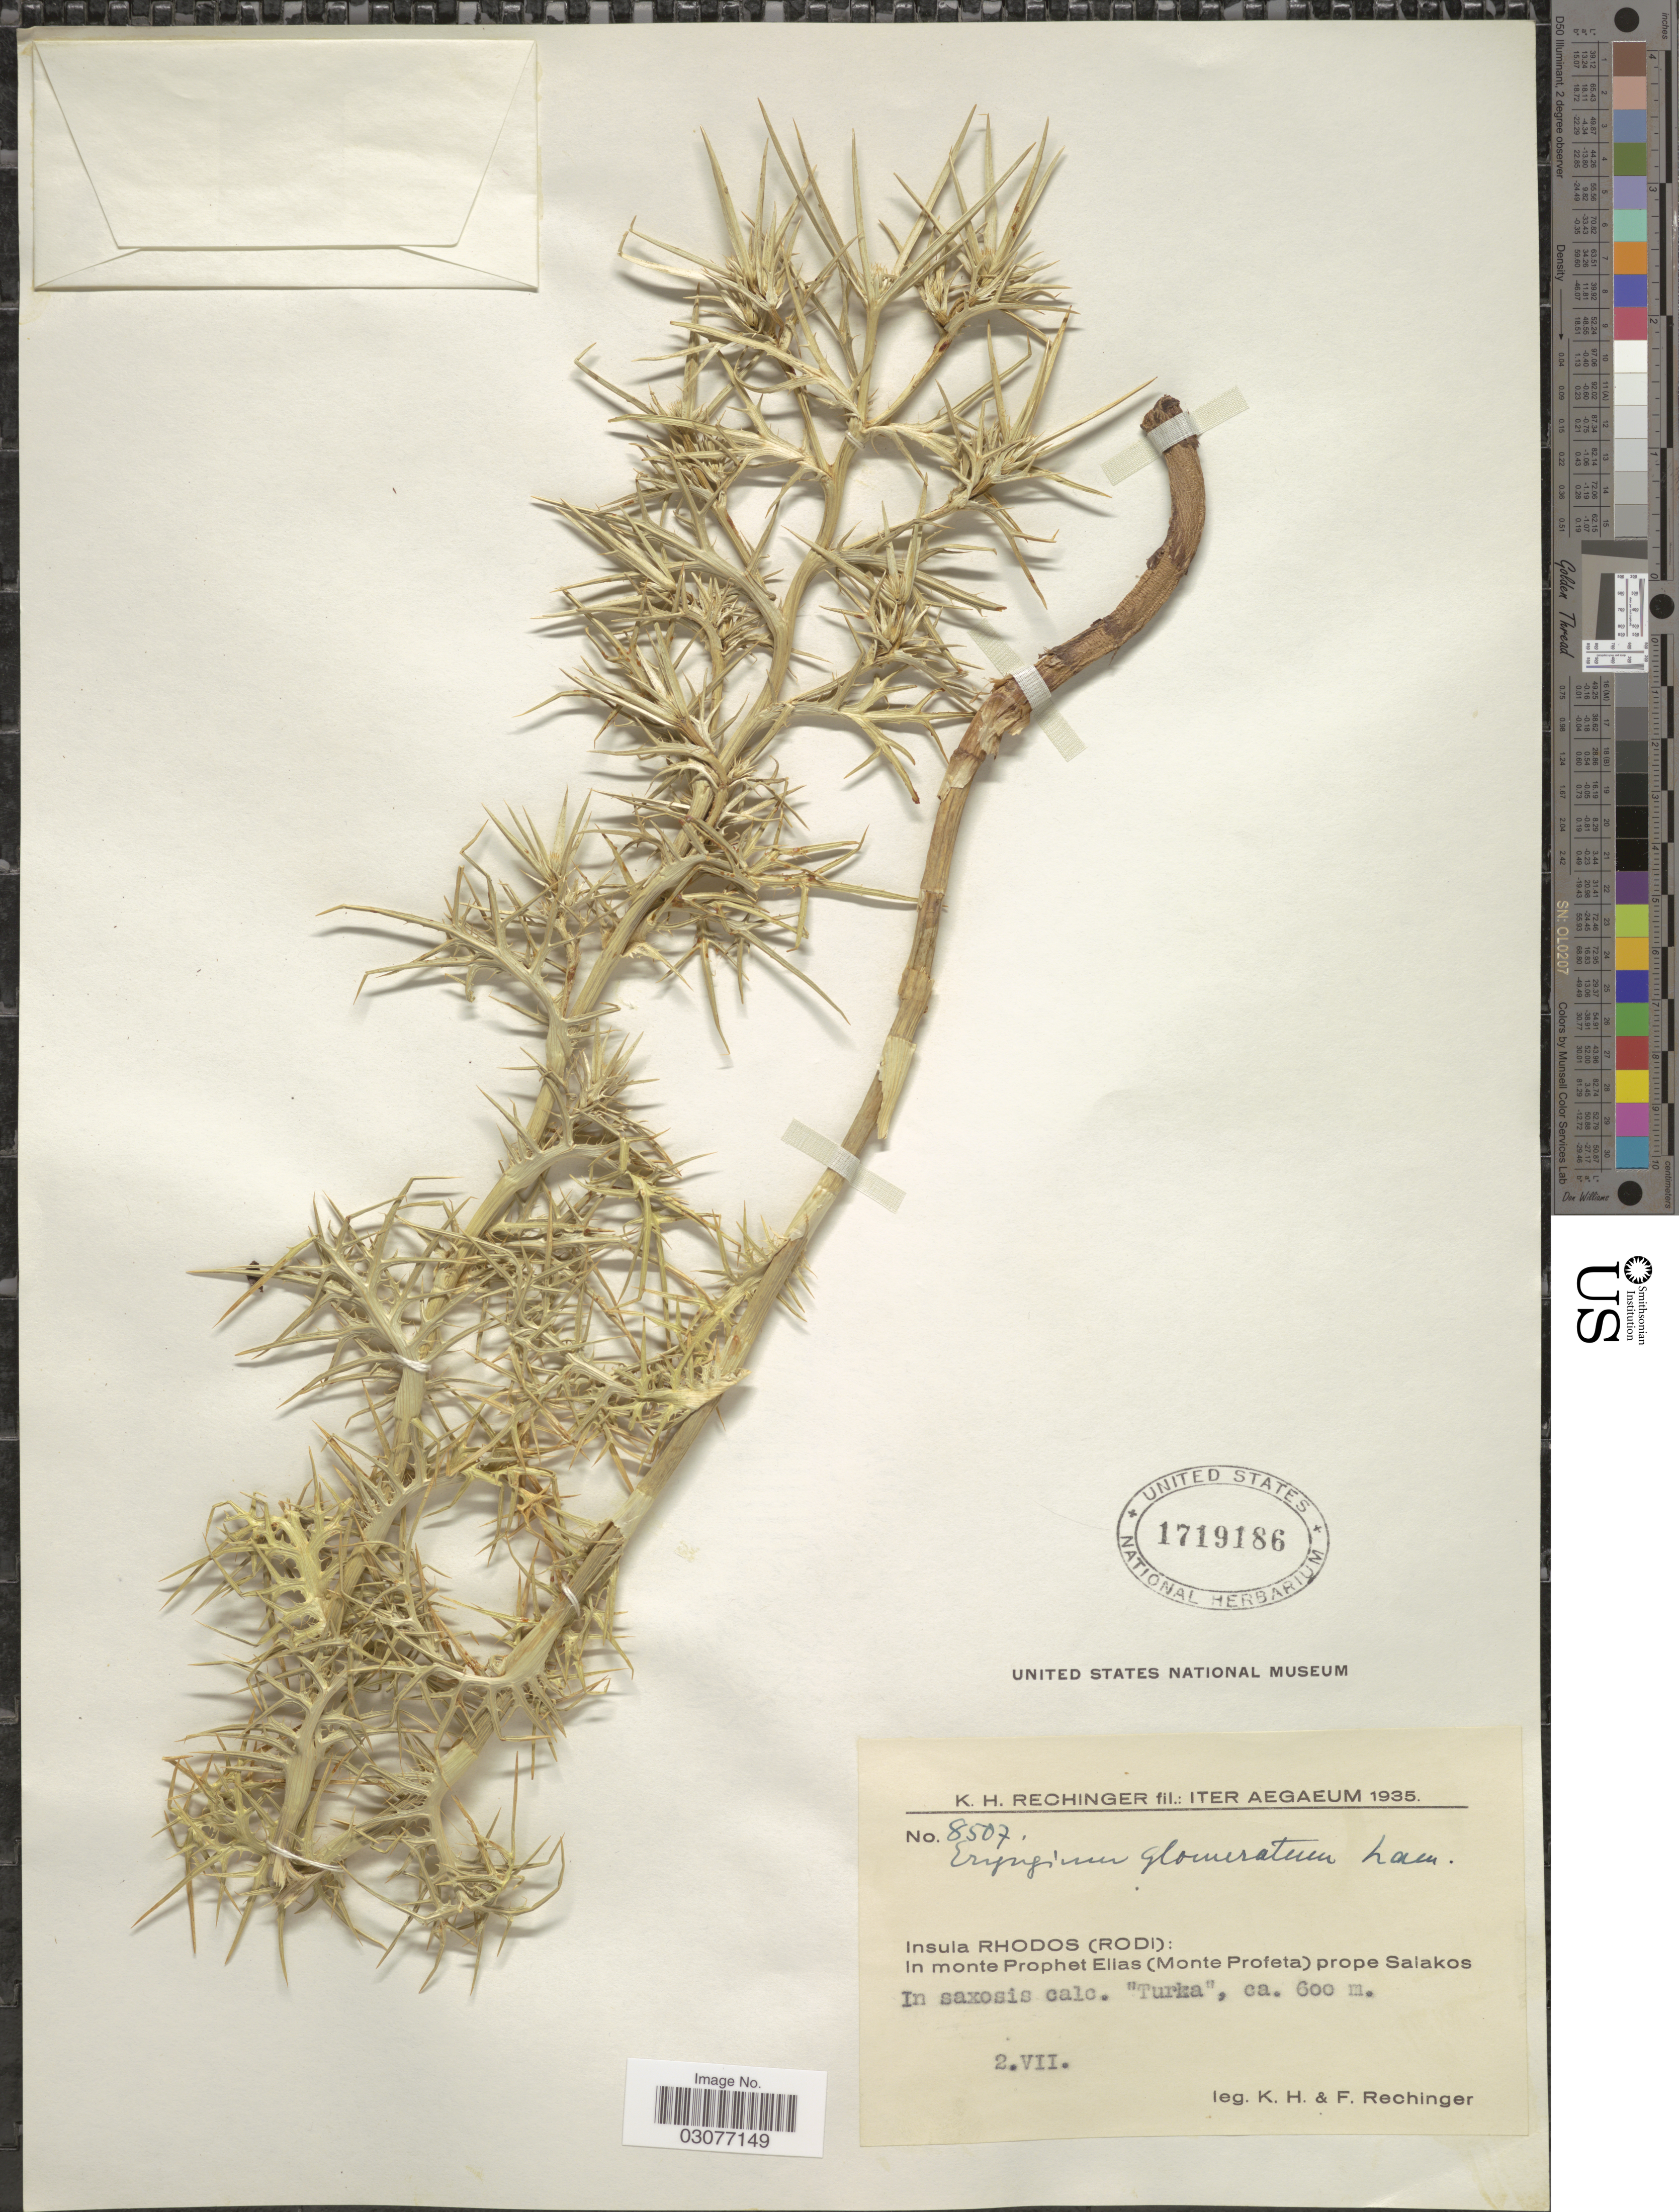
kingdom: Plantae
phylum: Tracheophyta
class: Magnoliopsida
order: Apiales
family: Apiaceae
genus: Eryngium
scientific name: Eryngium glomeratum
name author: Lam.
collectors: K. H. Rechinger & F. Rechinger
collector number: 8507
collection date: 1935-07-02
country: Greece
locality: Aegaeum. Insula Rhodos (Rodi): In monte Prophet Elias (Monte Profeta) prope Salakos. In saxosis calc. "Turka".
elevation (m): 600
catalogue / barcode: US 1719186